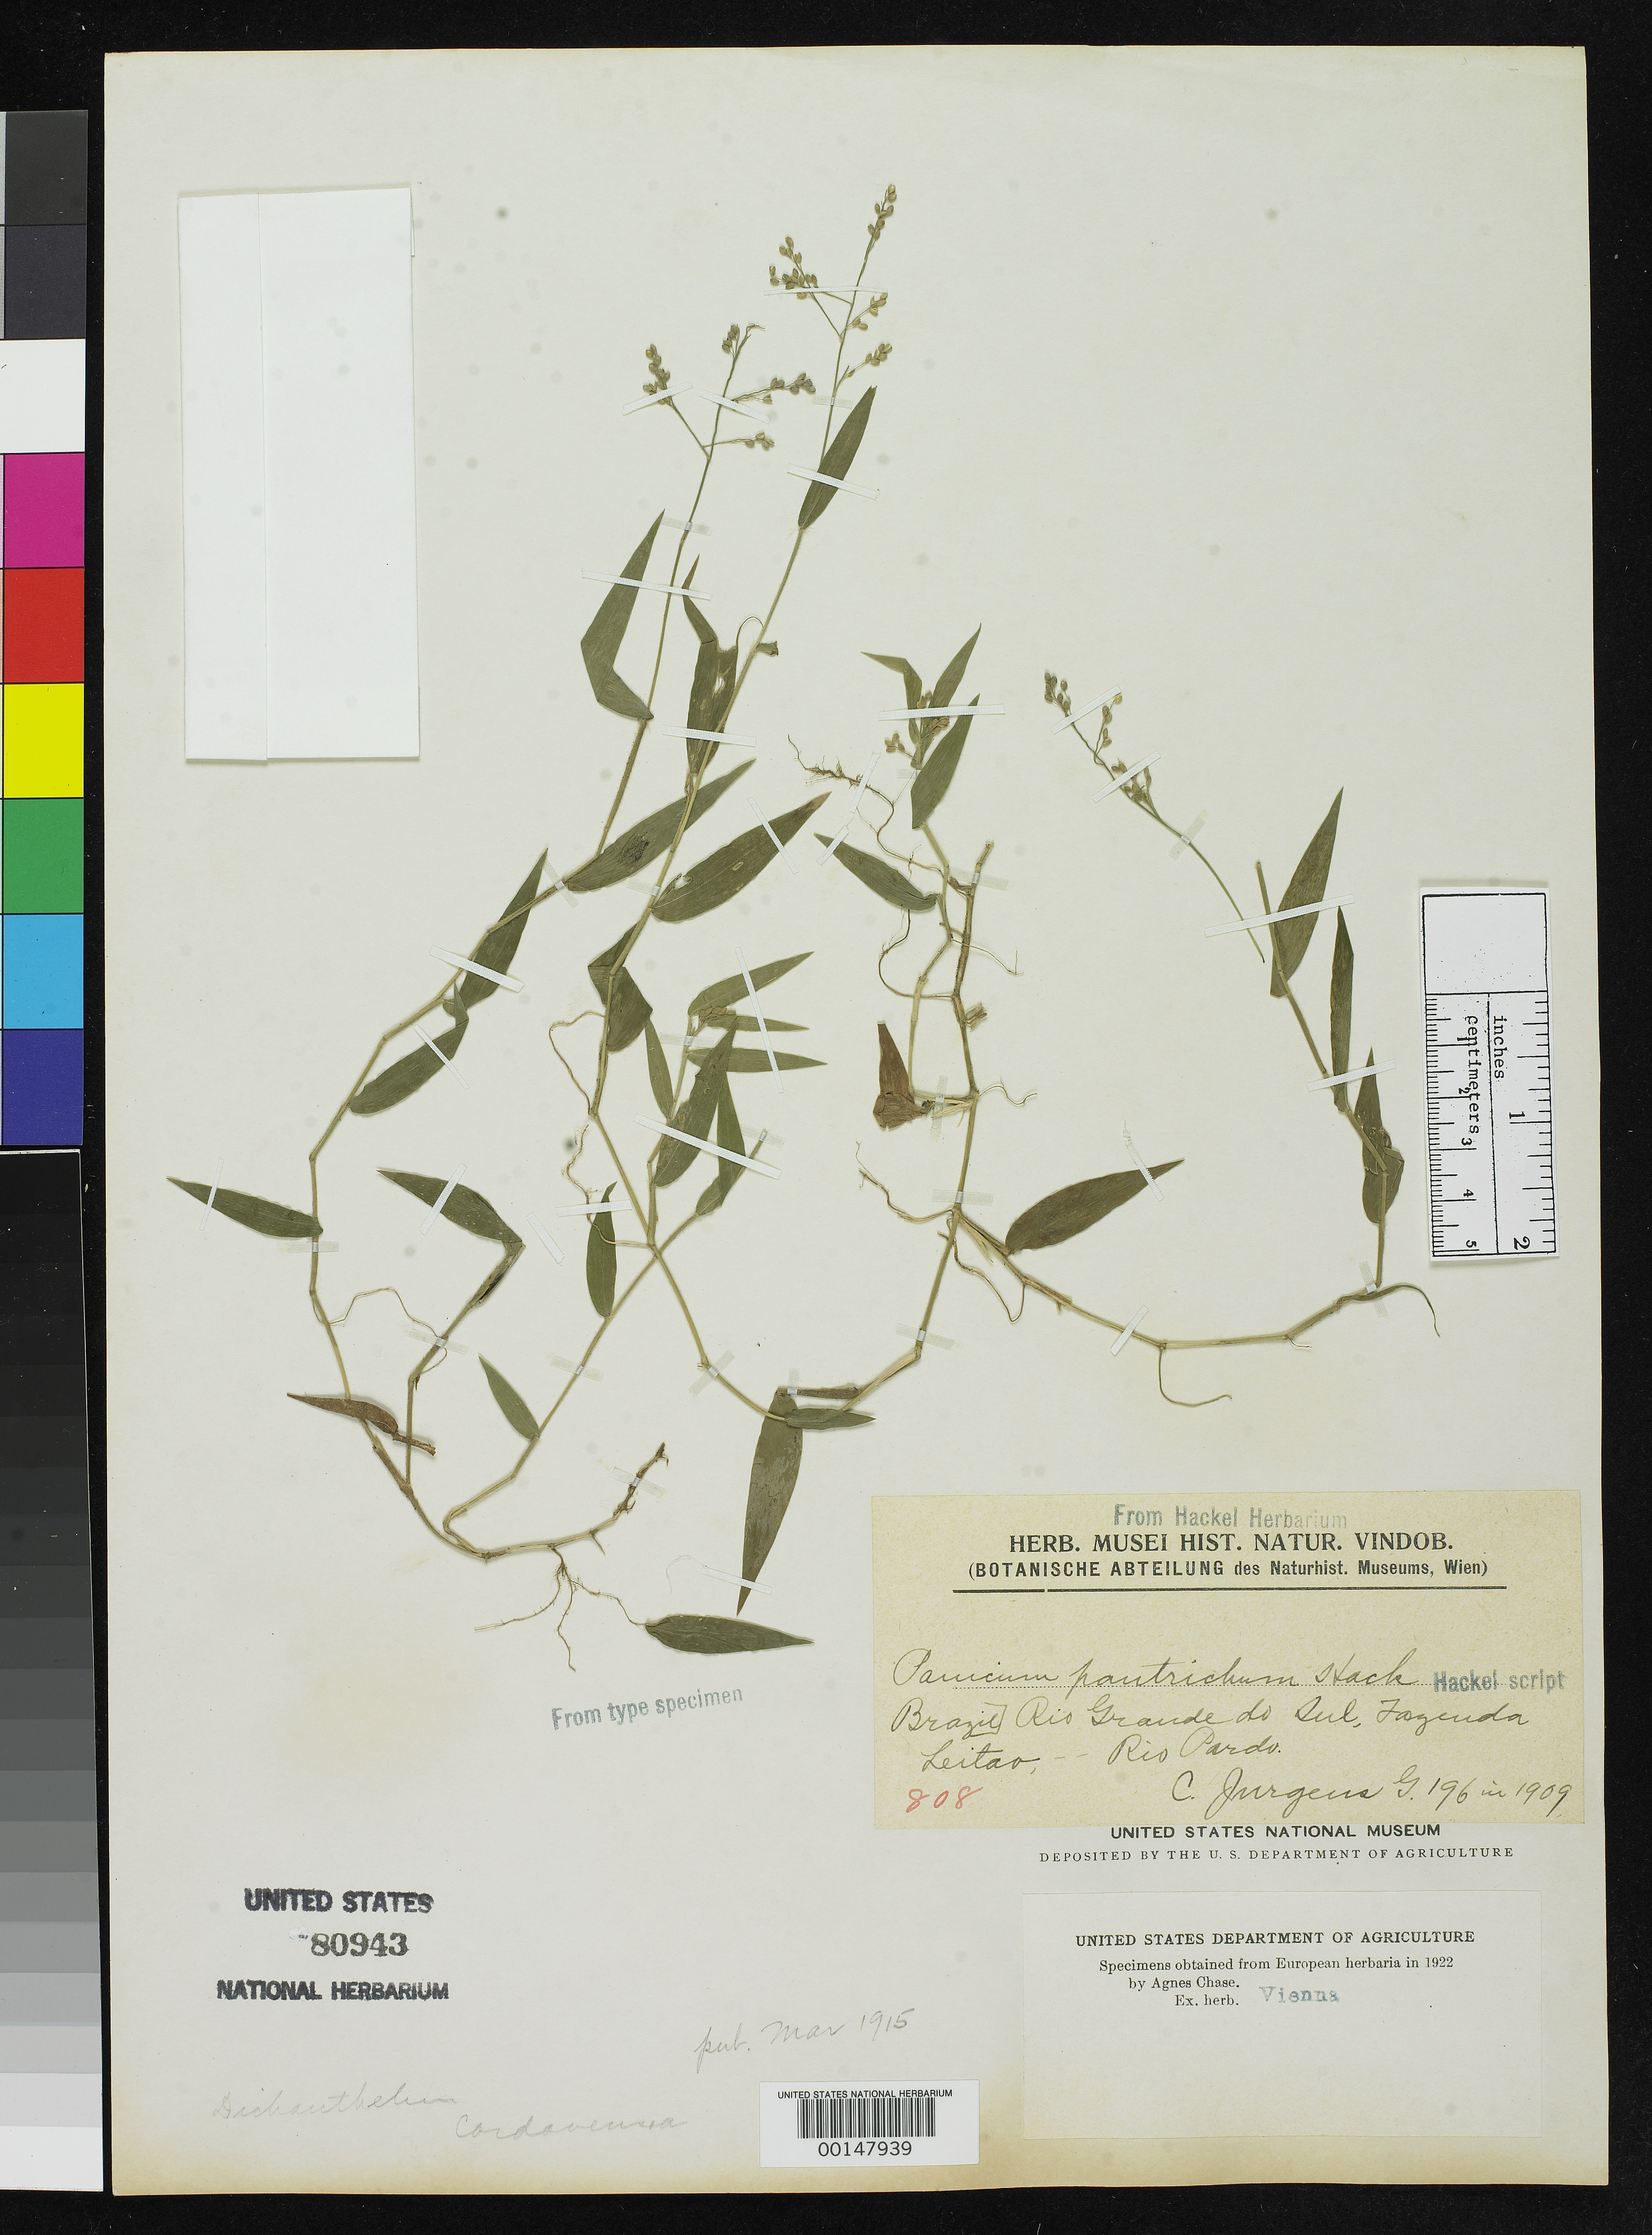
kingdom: Plantae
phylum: Tracheophyta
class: Liliopsida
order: Poales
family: Poaceae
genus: Panicum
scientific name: Panicum pantrichum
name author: Hack.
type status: Type Fragment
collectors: C. Juergens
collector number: G 196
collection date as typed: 1909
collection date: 1909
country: Brazil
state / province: Rio Grande do Sul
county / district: Rio Pardo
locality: Fazenda Leitao.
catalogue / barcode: US 80943